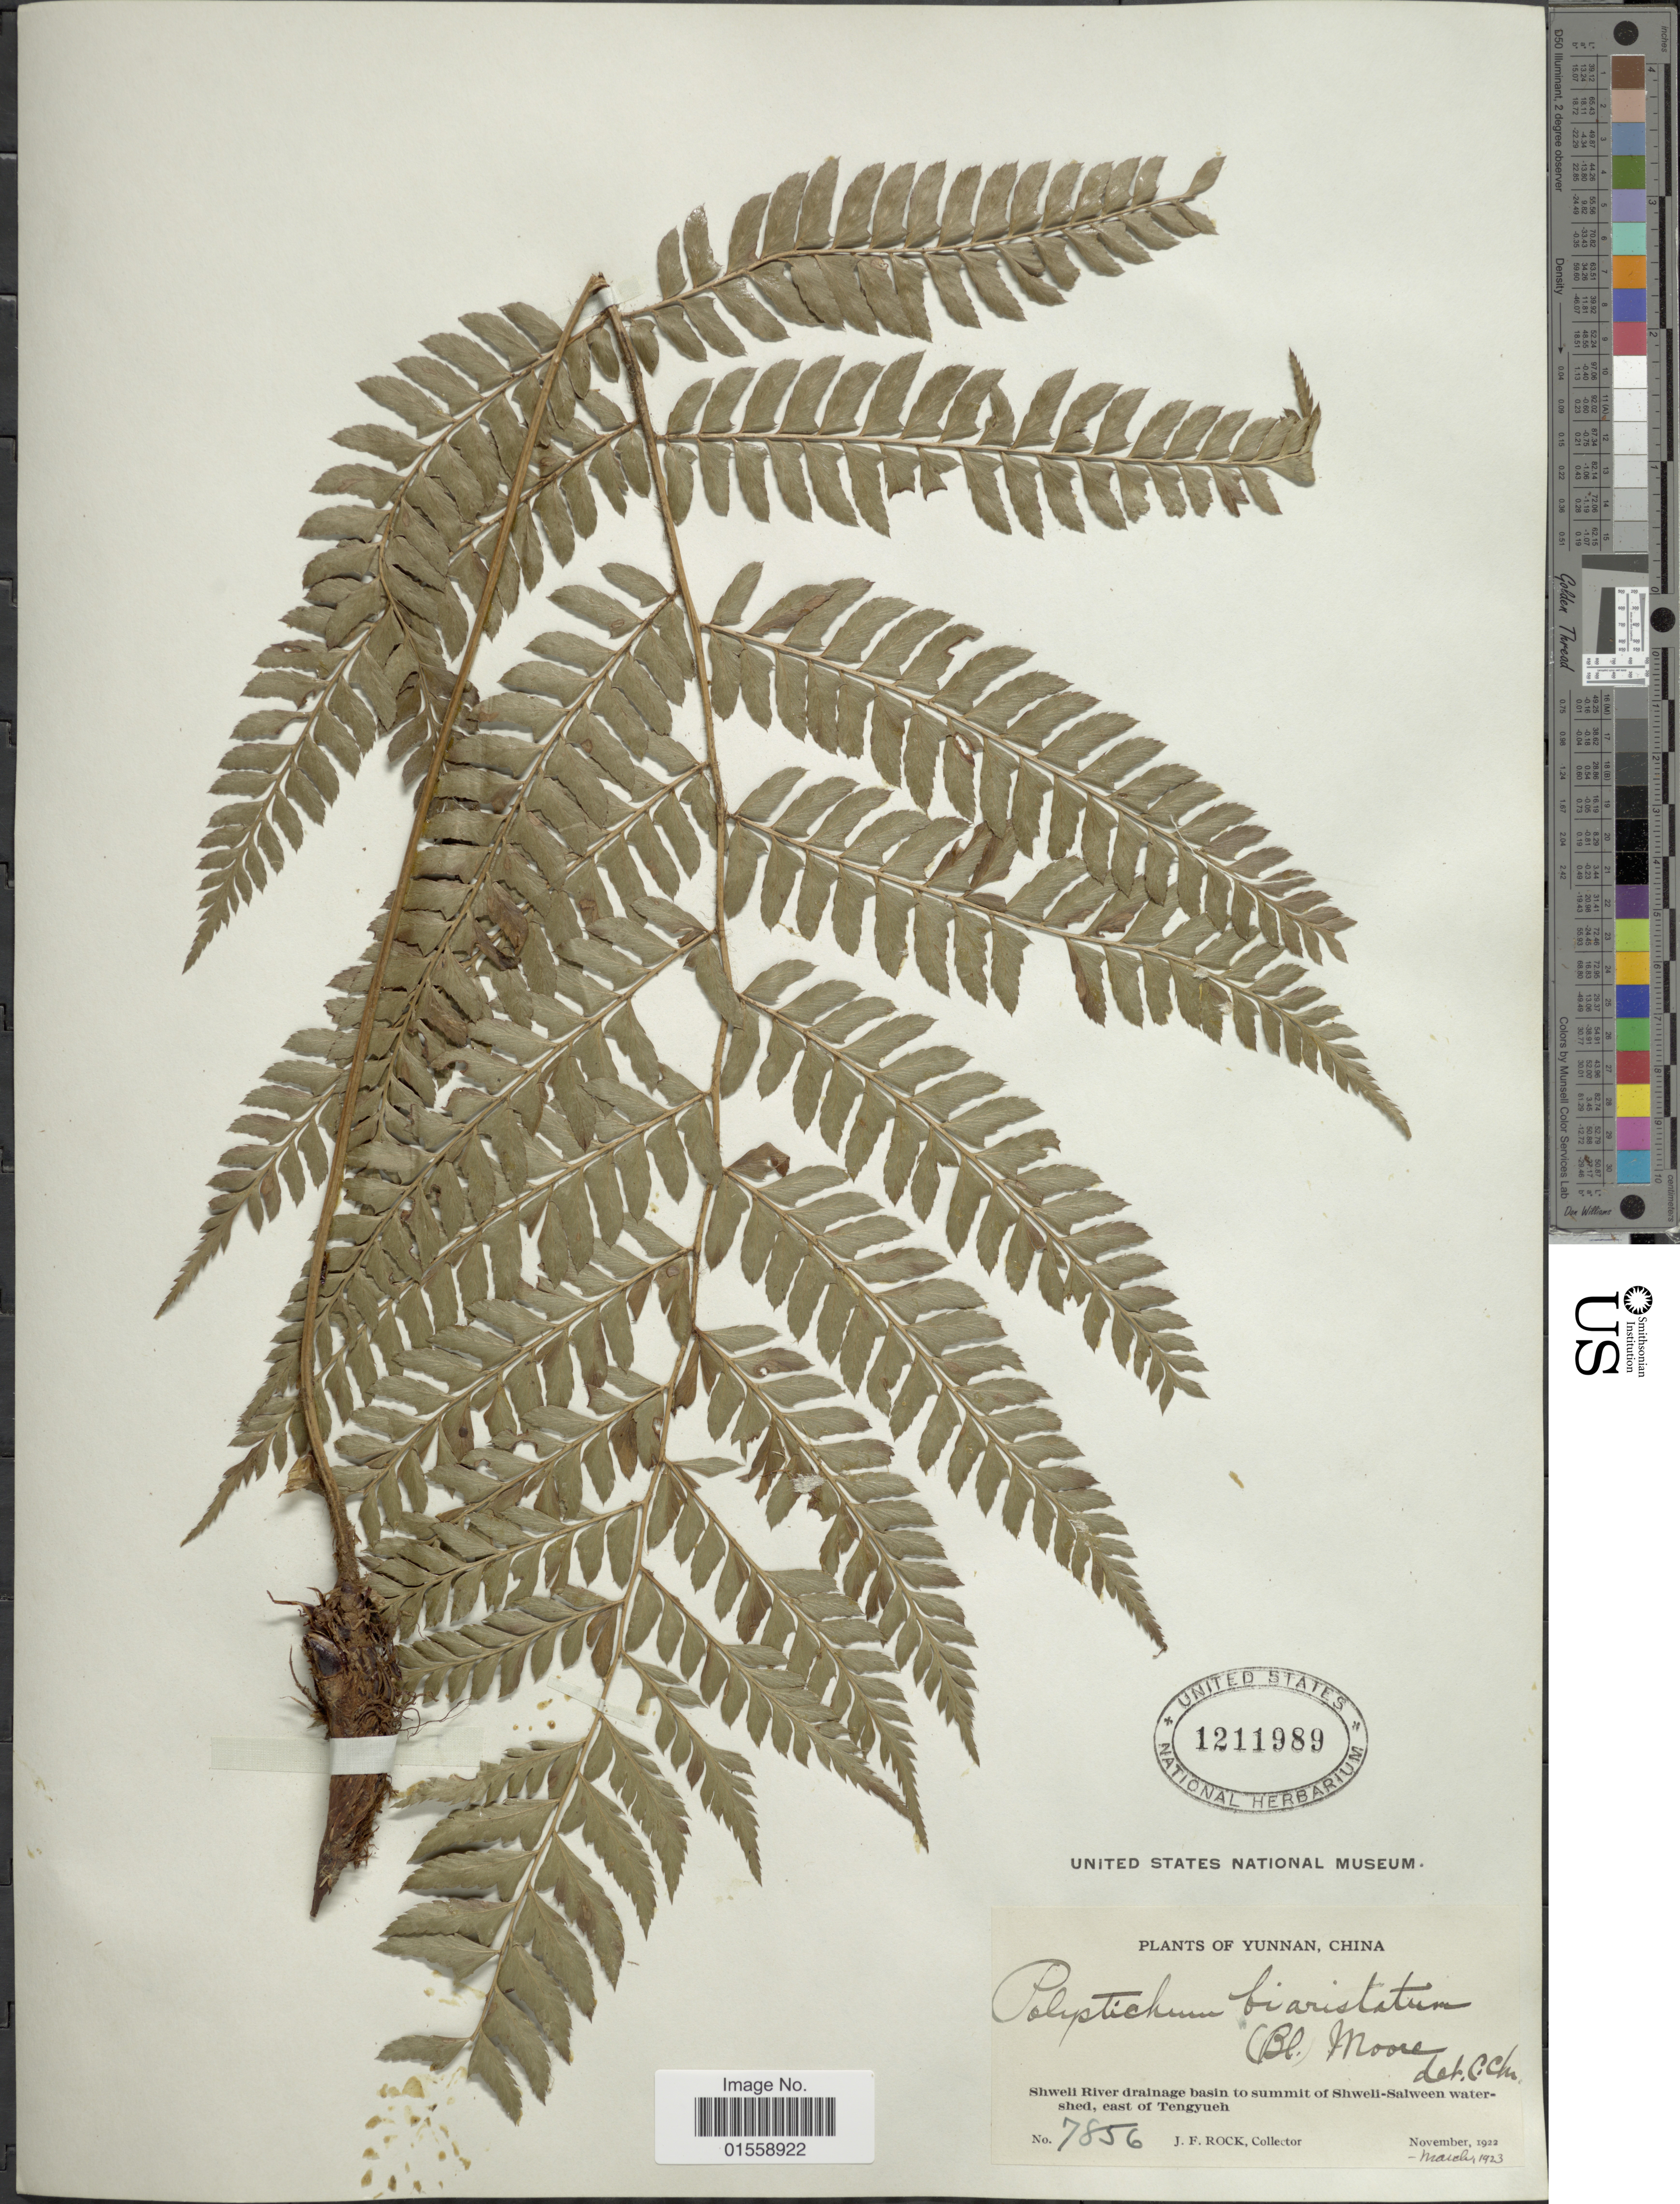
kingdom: Plantae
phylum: Tracheophyta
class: Polypodiopsida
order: Polypodiales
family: Dryopteridaceae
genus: Polystichum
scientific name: Polystichum biaristatum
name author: (Blume) T. Moore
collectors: J. Rock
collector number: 7856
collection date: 1922-11/1923-03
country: China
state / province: Yunnan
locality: Shwell River drainage basin to summit of Shwell-Salween watershed, east of Tengyueh.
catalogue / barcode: US 1211989